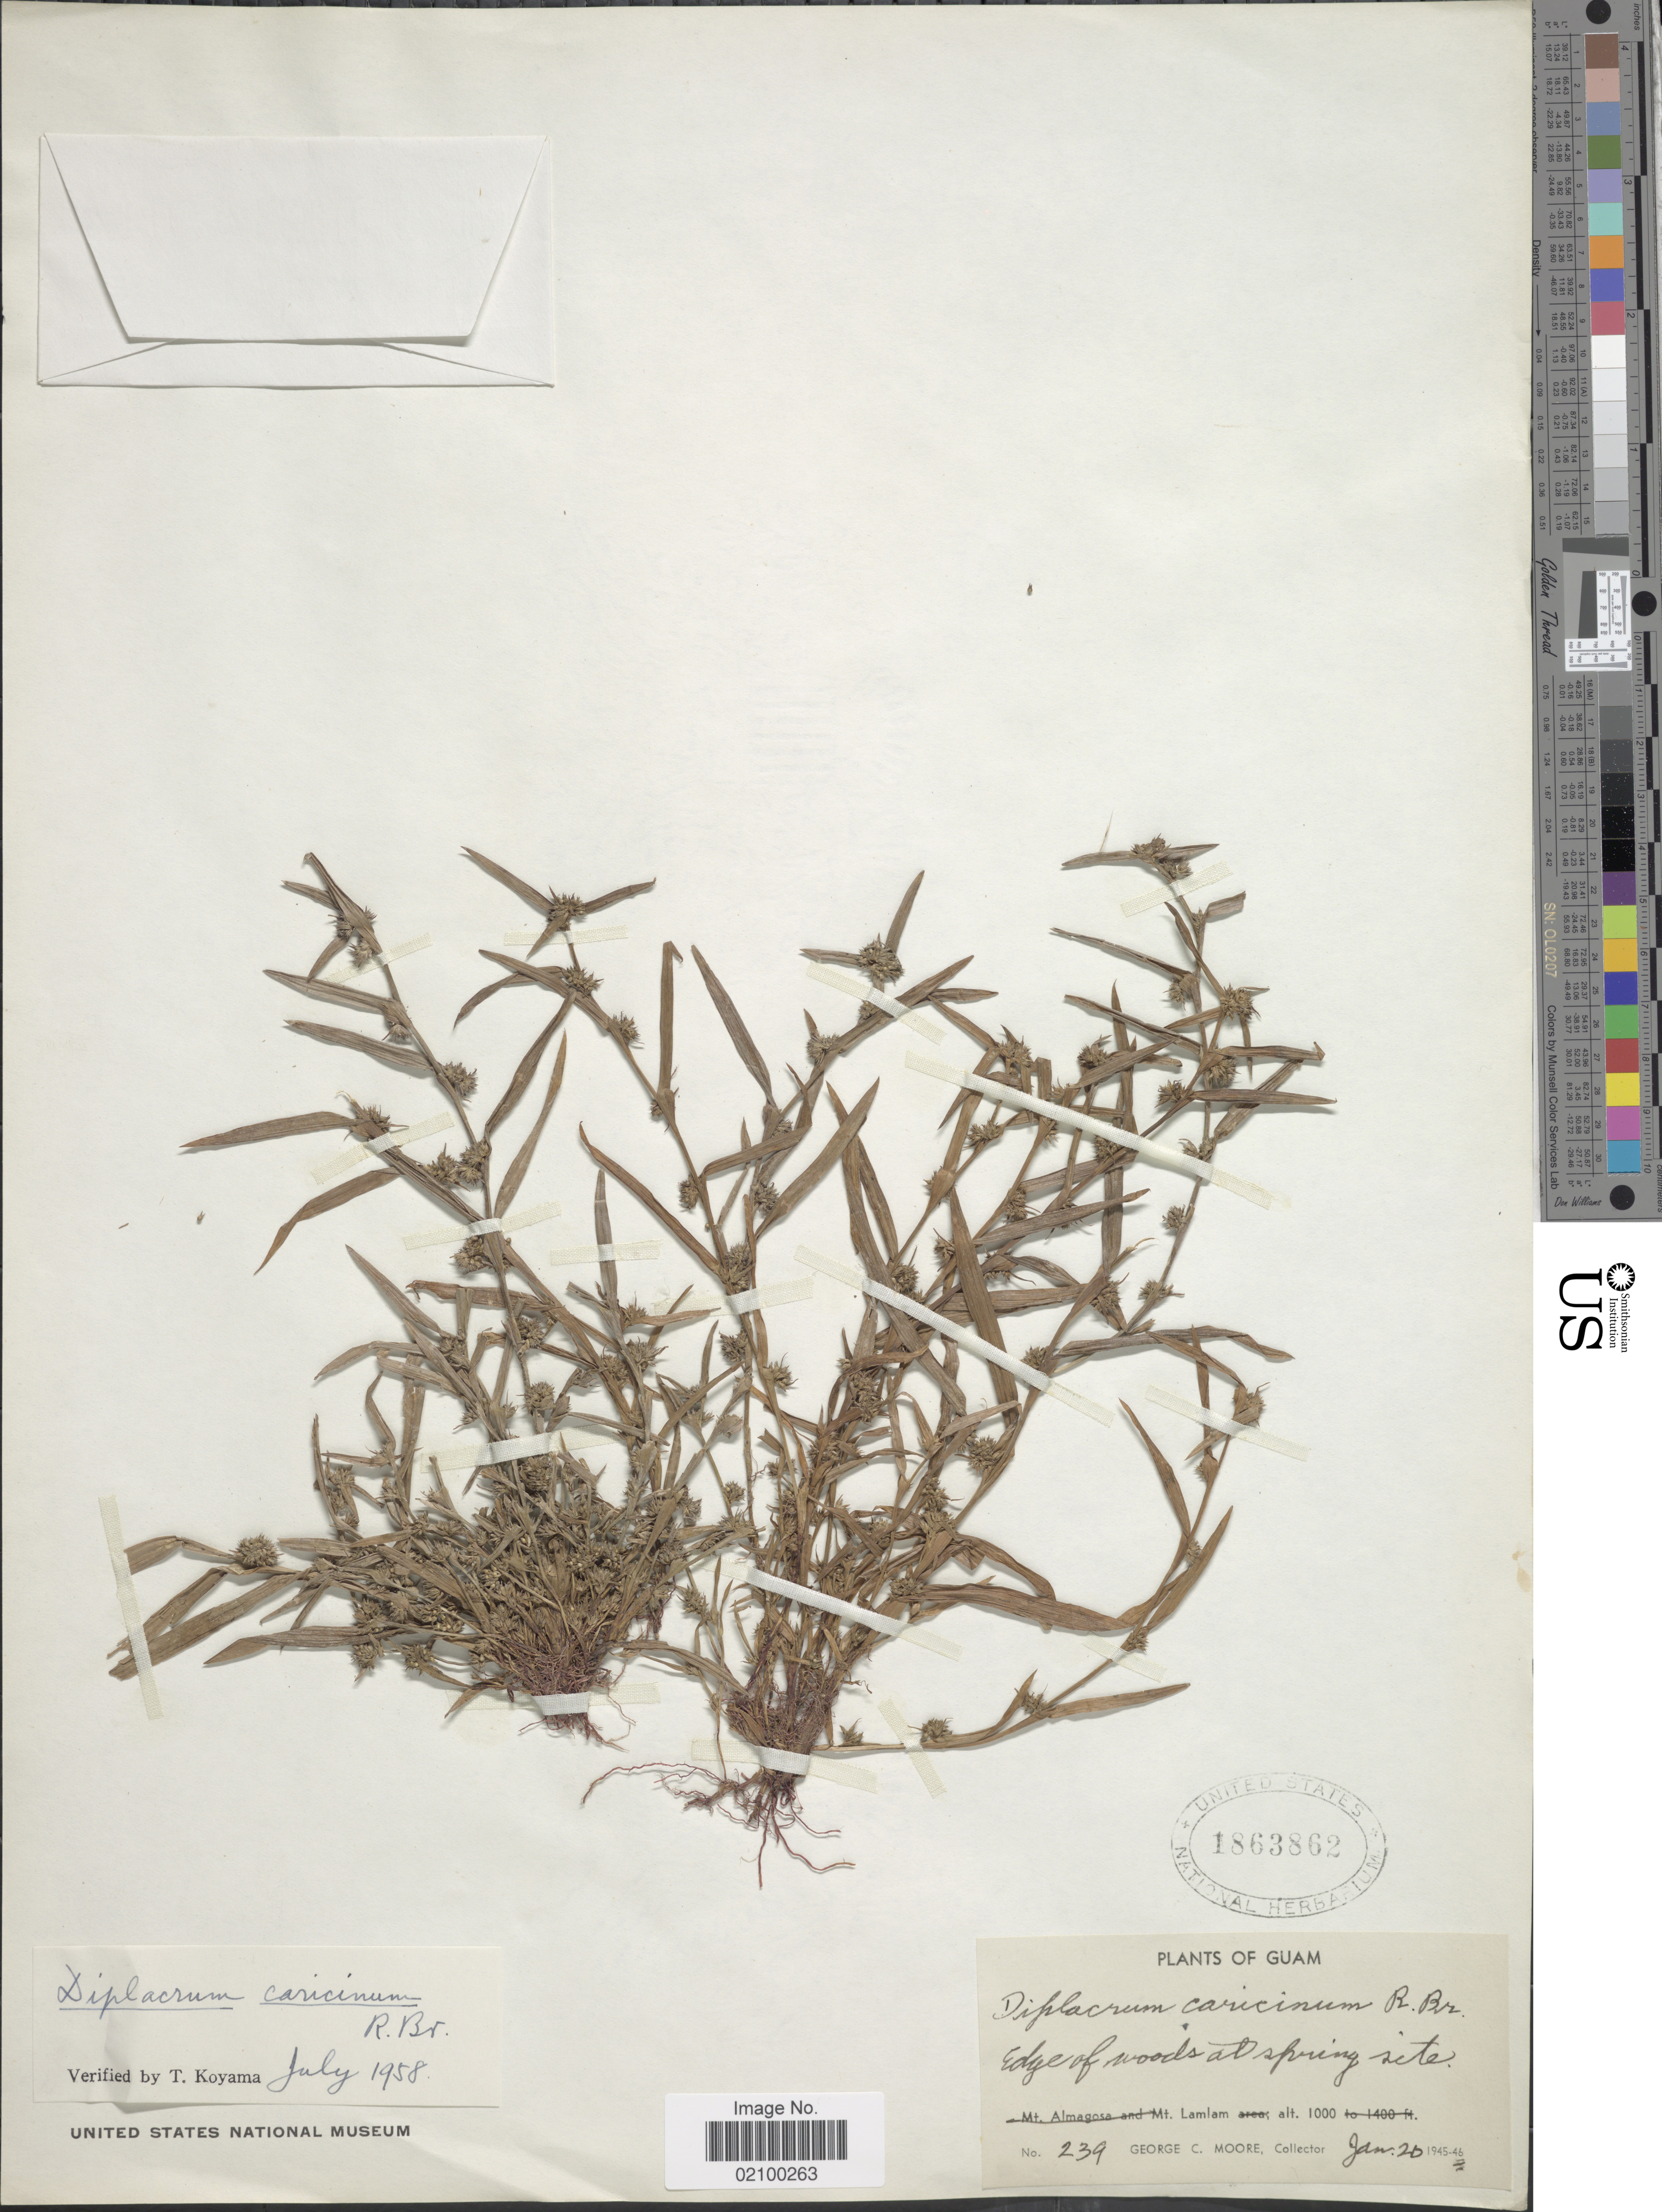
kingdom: Plantae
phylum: Tracheophyta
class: Liliopsida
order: Poales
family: Cyperaceae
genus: Diplacrum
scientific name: Diplacrum caricinum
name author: R. Br.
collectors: G. C. Moore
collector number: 239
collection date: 1946-01-20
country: Guam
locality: At spring site. Lamlam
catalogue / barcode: US 1863862